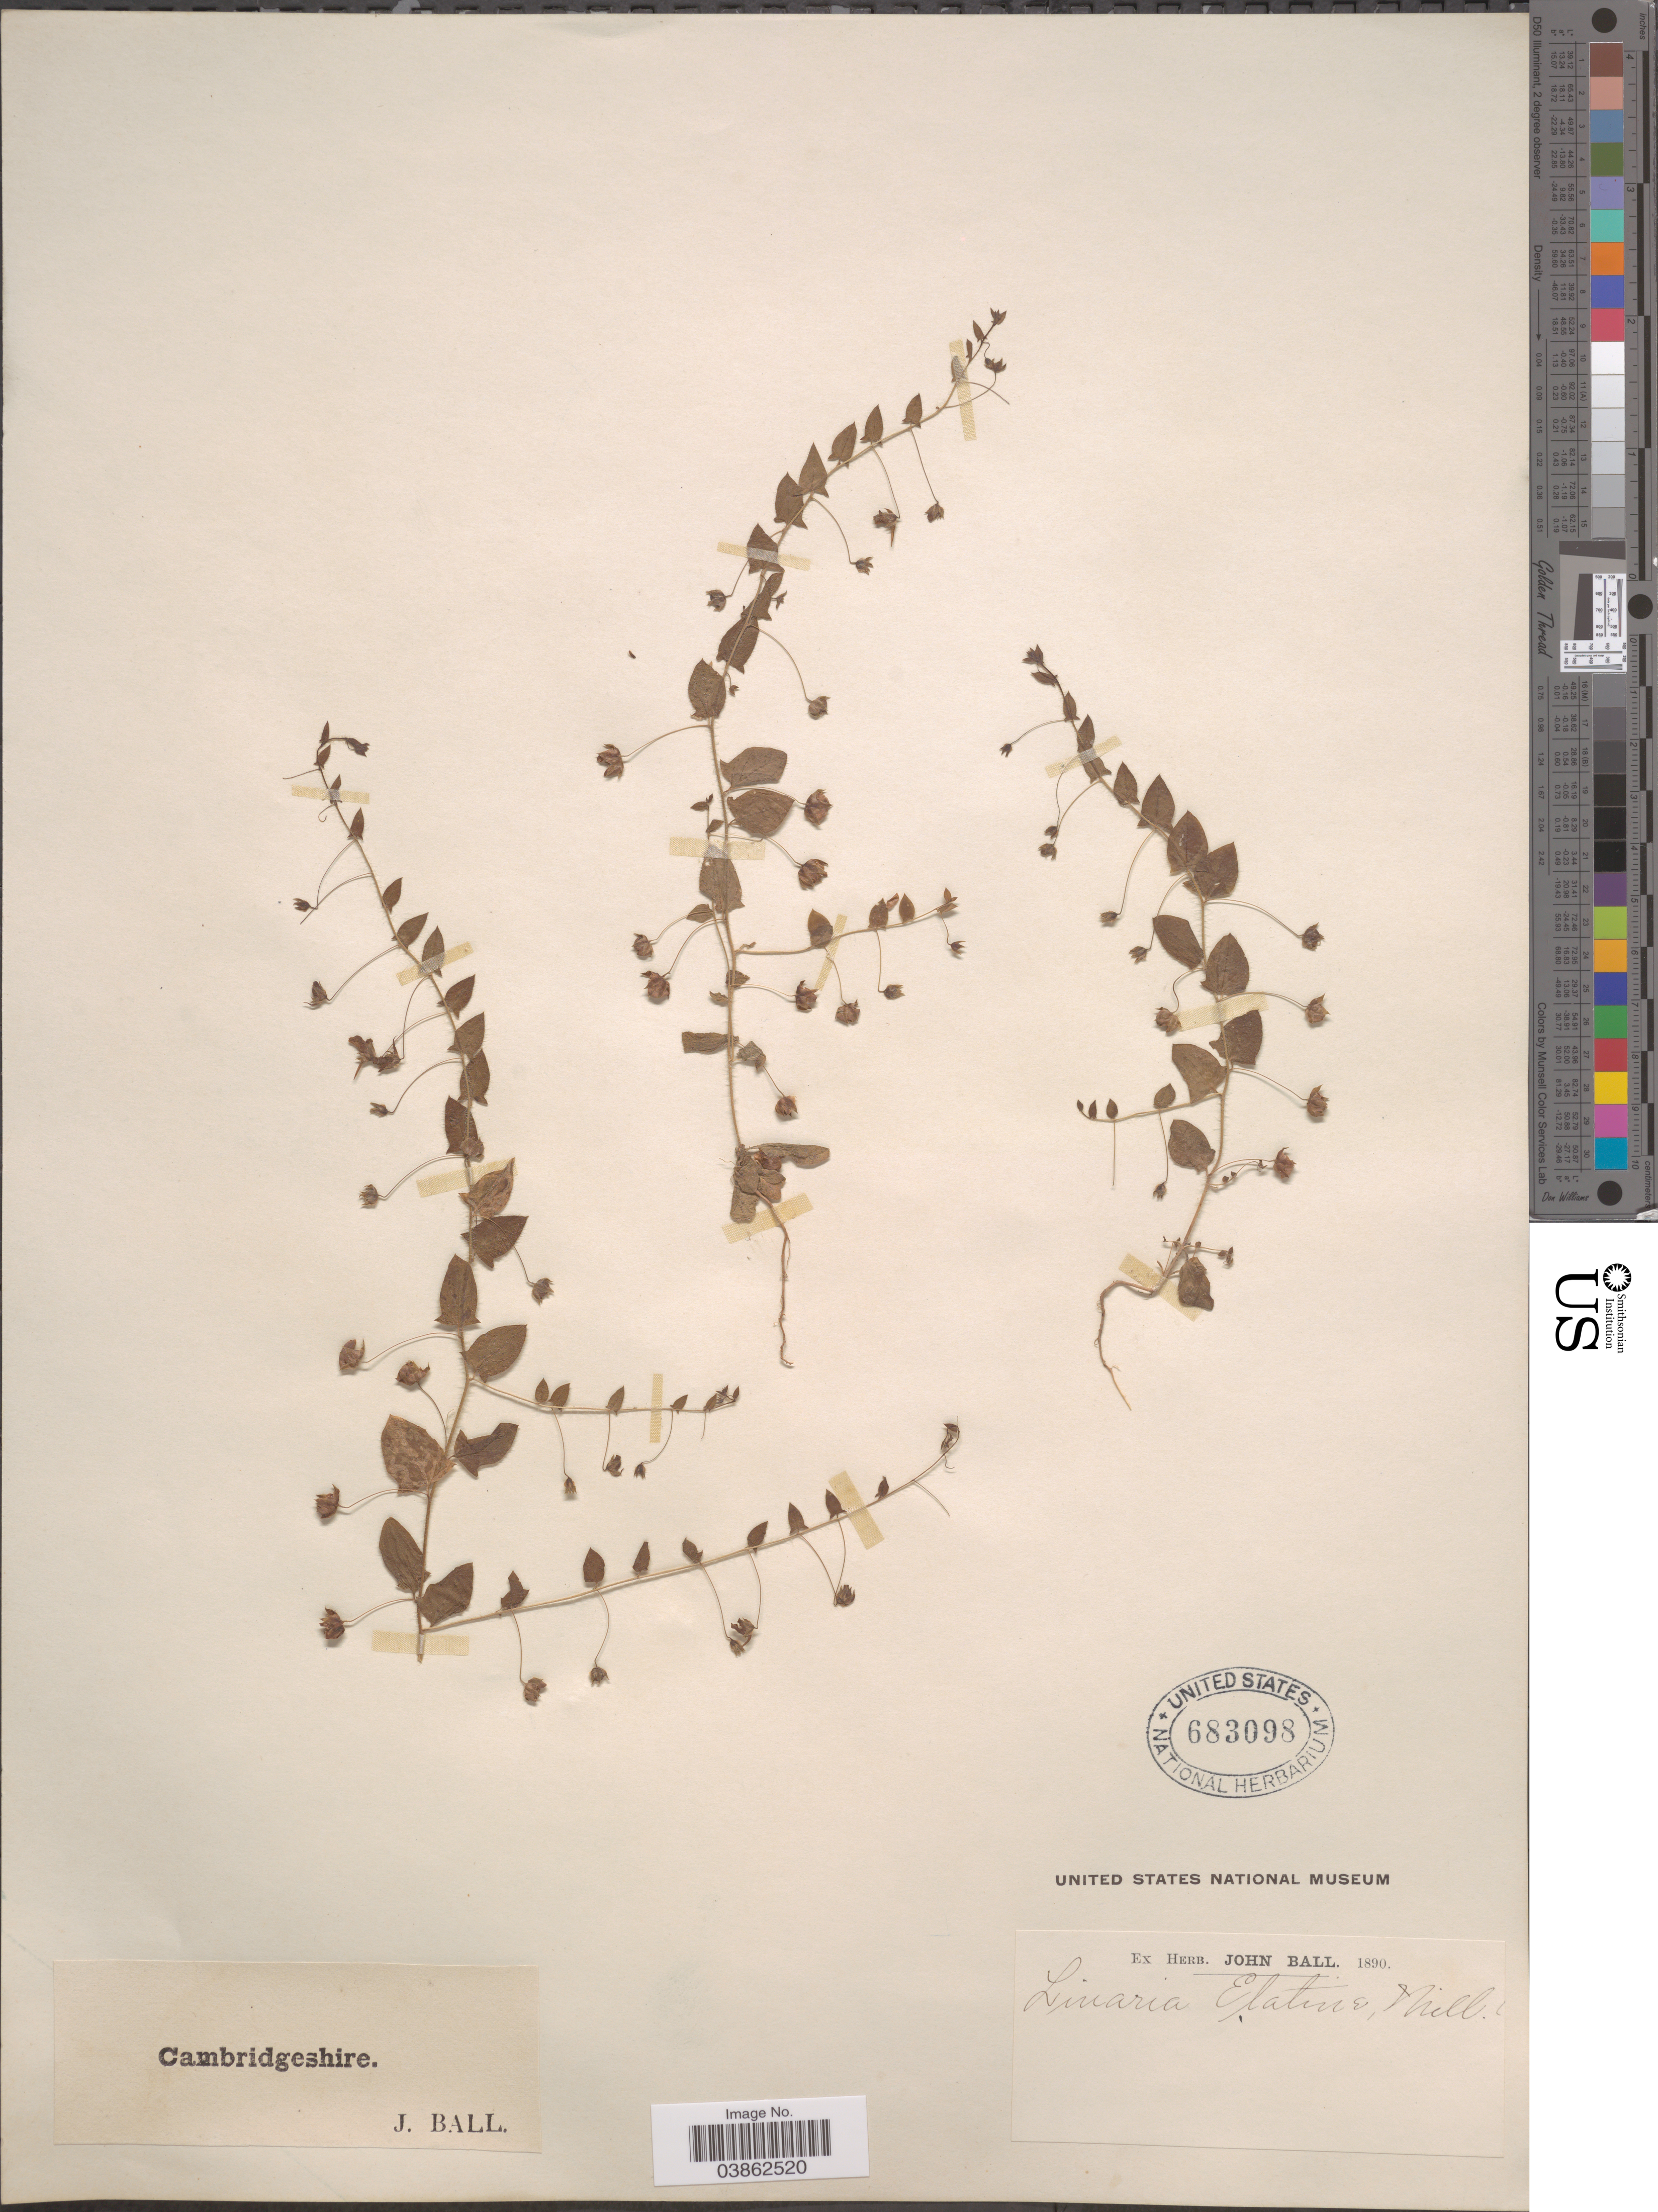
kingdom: Plantae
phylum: Tracheophyta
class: Magnoliopsida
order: Lamiales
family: Plantaginaceae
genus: Elatinoides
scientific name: Elatinoides elatine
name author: (L.) Wettst.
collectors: J. Ball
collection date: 1890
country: United Kingdom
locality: Cambridgeshire.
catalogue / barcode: US 683098